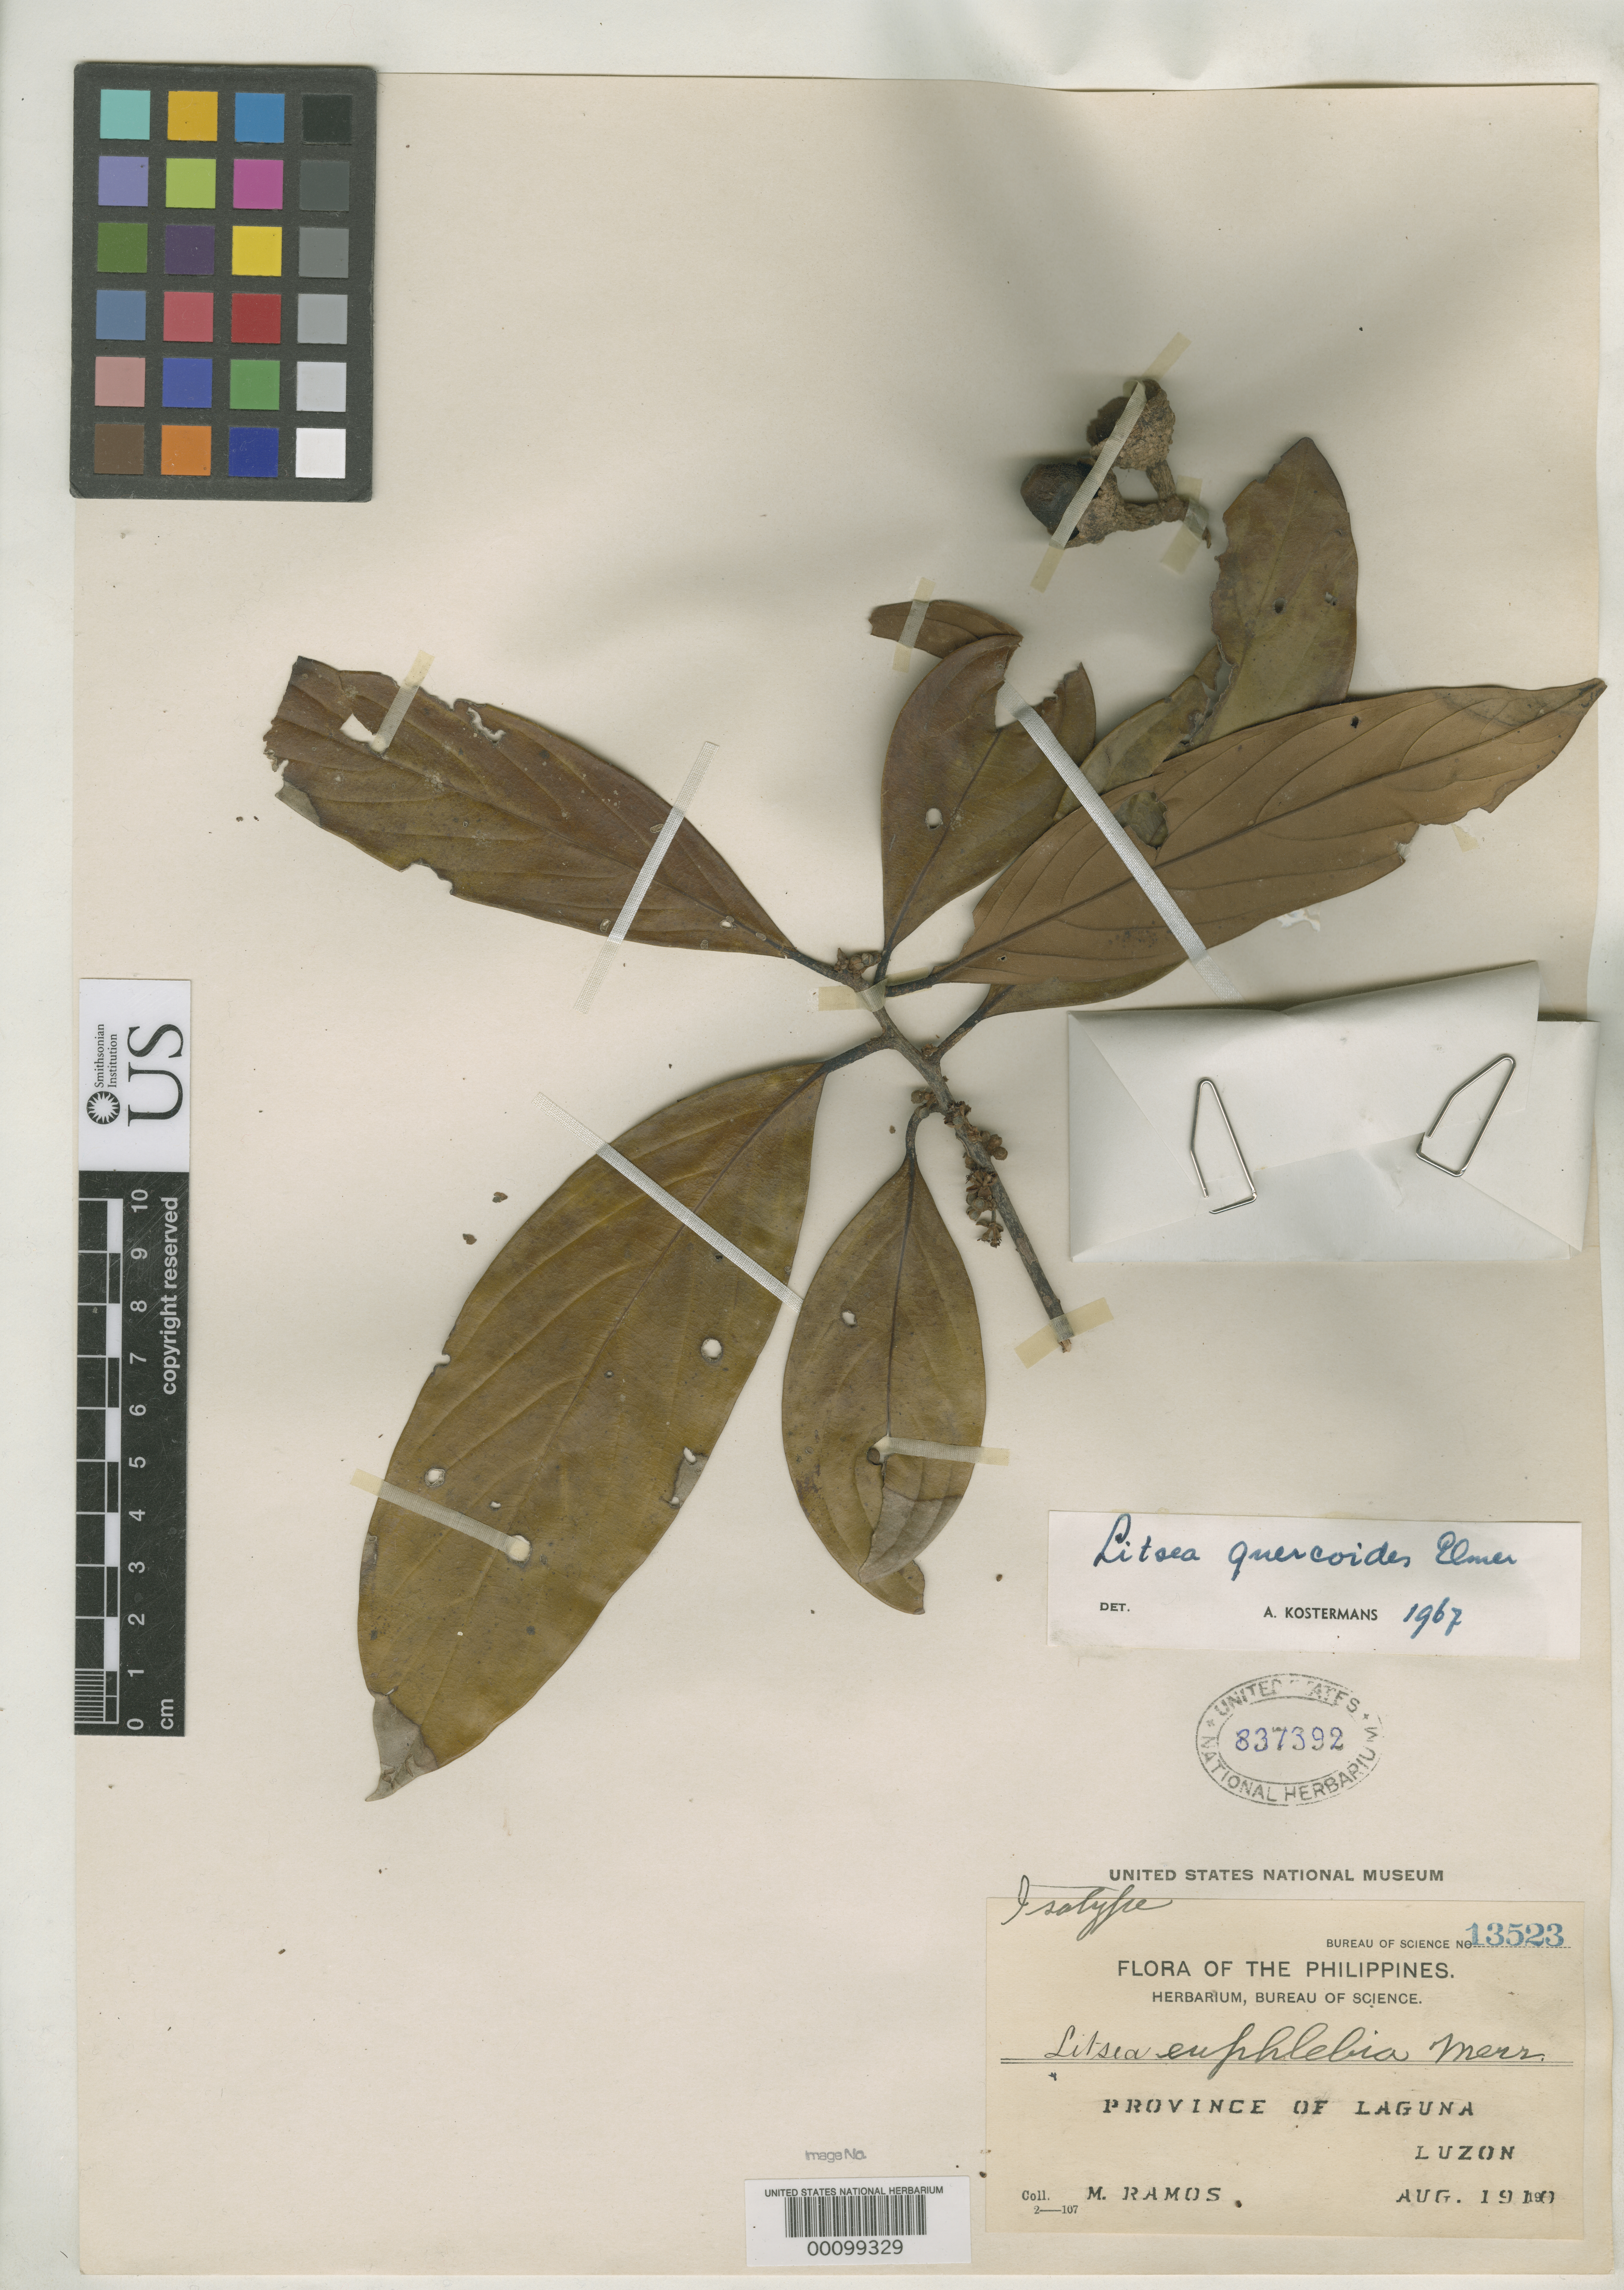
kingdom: Plantae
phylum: Tracheophyta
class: Magnoliopsida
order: Laurales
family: Lauraceae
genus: Litsea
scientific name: Litsea euphlebia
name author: Merr.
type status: Isotype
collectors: M. Ramos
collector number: Bur. Sci. 13523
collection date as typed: Aug 1910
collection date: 1910-08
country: Philippines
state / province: Calabarzon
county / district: Laguna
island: Luzon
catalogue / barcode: US 837392